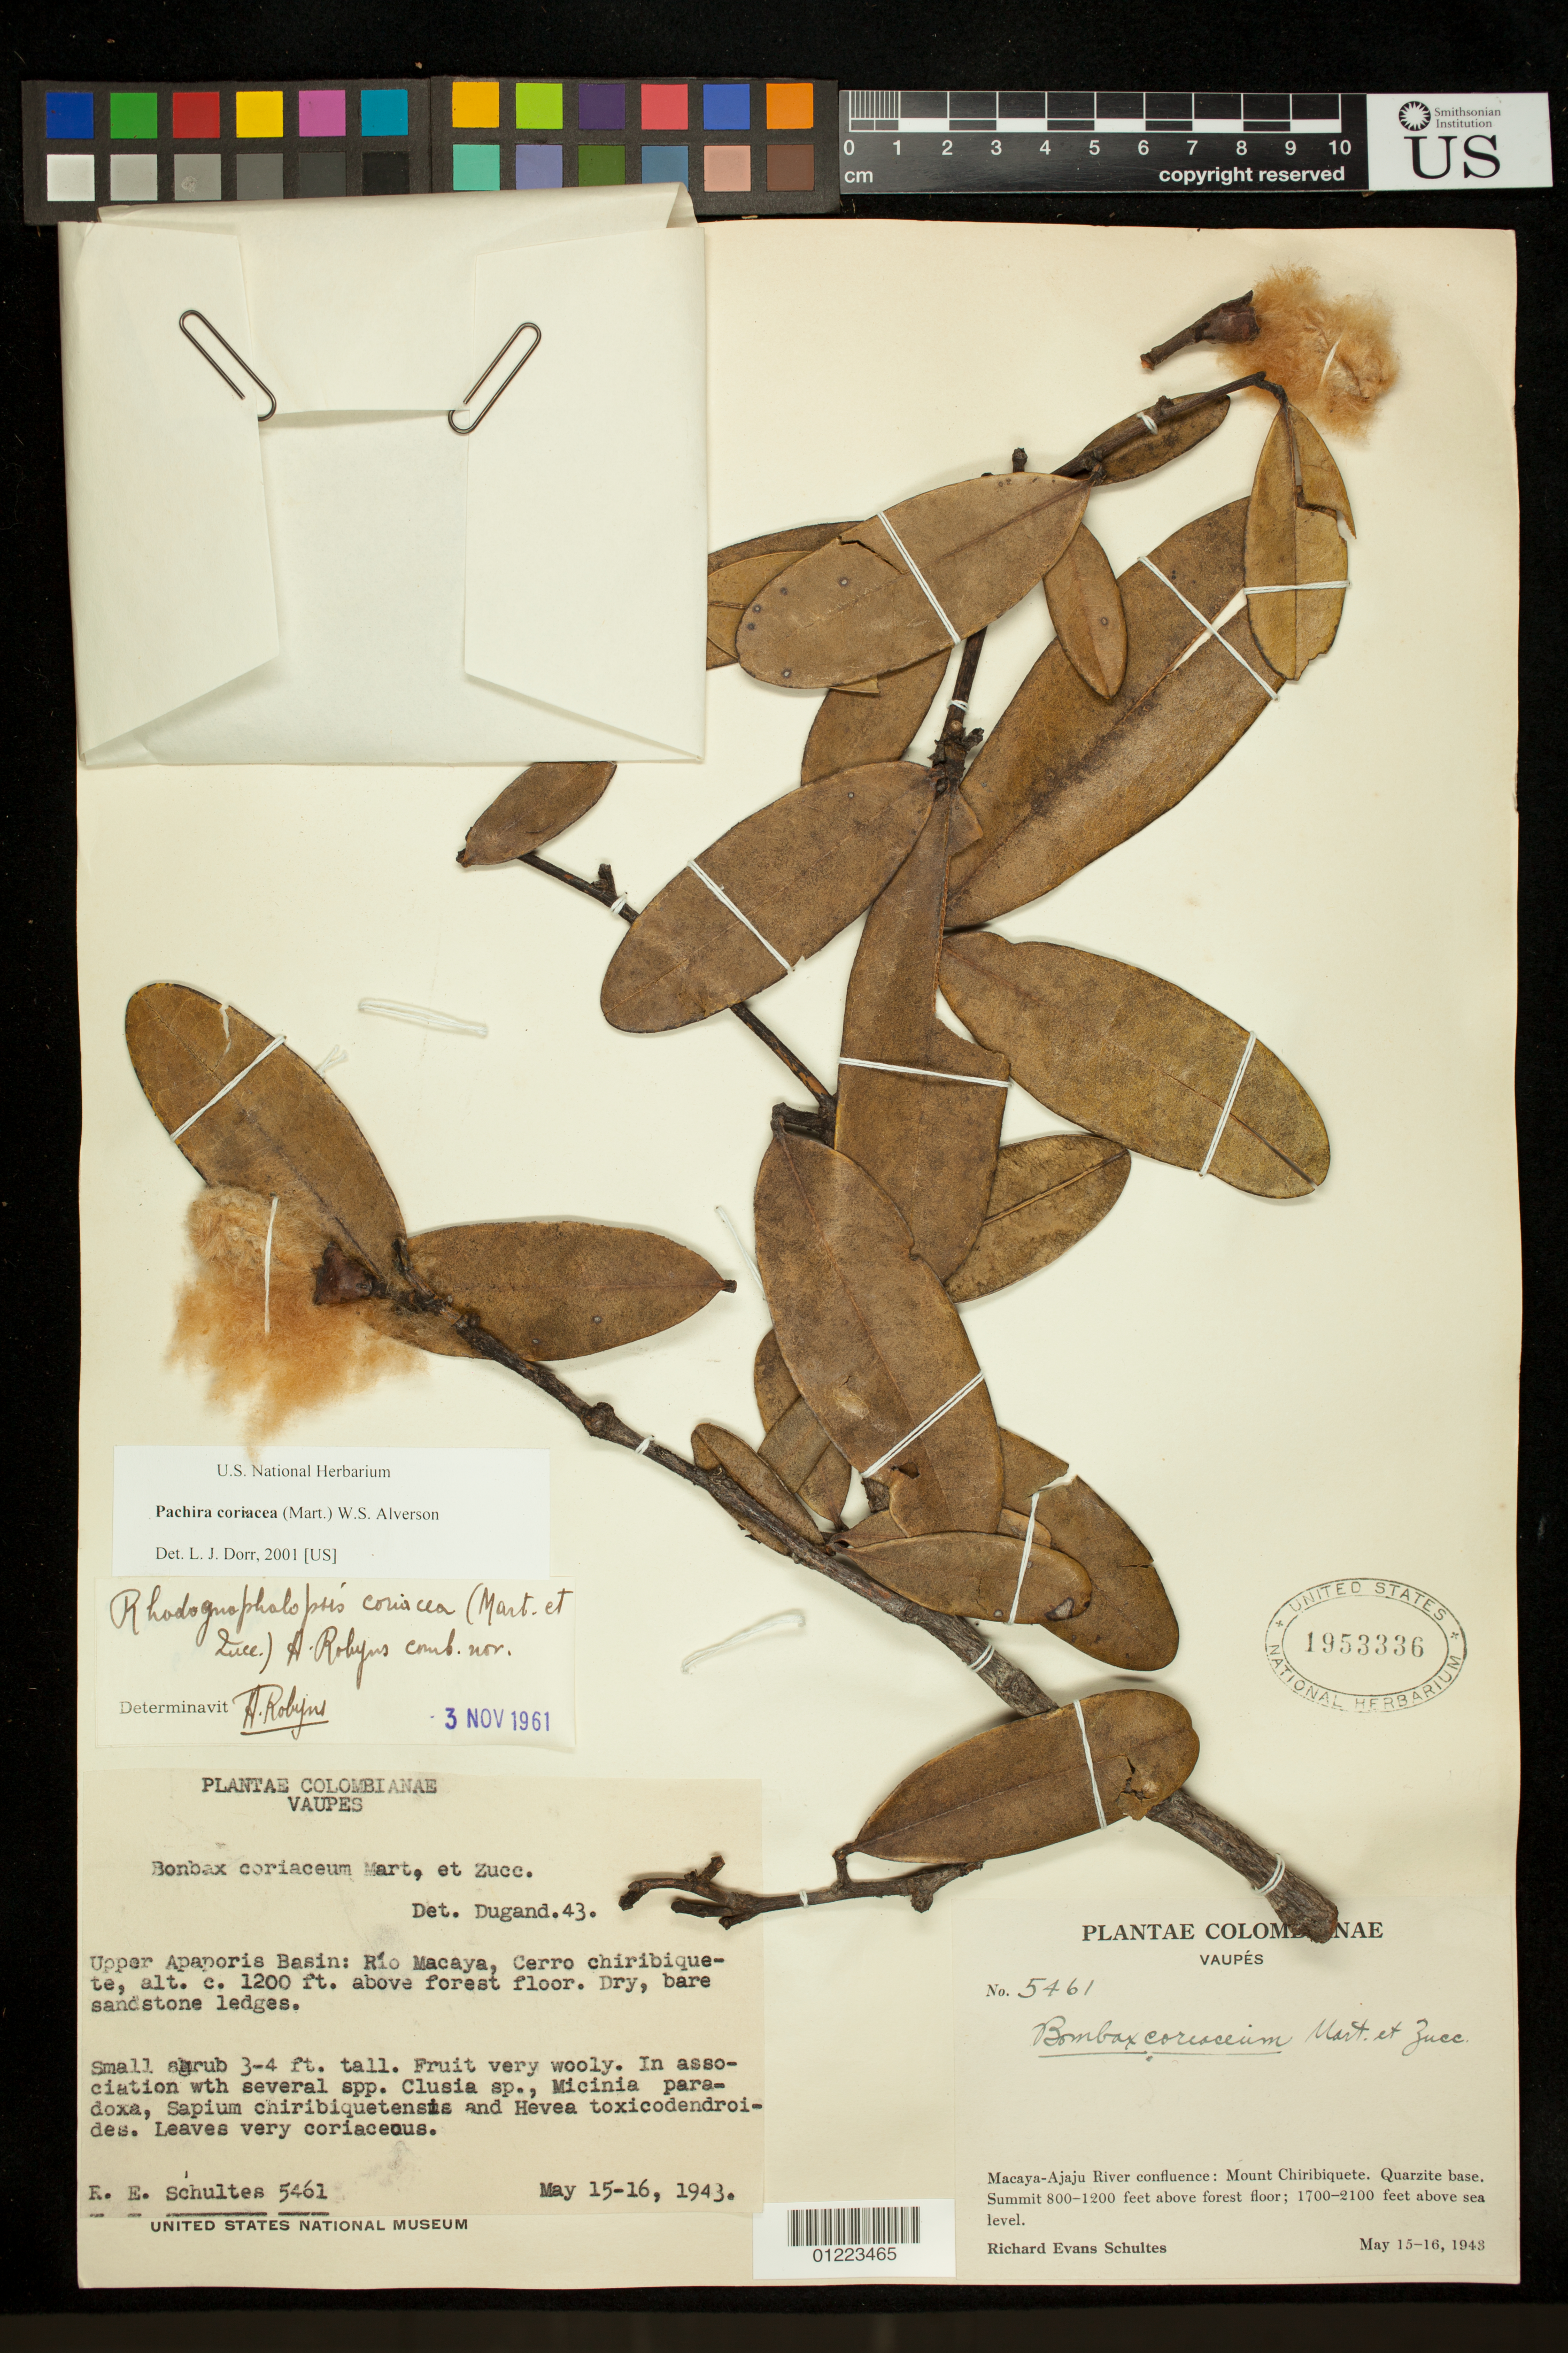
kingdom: Plantae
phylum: Tracheophyta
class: Magnoliopsida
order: Malvales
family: Malvaceae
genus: Pachira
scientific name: Pachira coriacea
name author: (C. Mart.) W.S. Alverson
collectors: R. E. Schultes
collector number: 5461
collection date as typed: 1943-05-15 to 1943-05-16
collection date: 1943-05-15/1943-05-16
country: Colombia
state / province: Vaupés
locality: Upper Apaporis Basin: Rio Macaya, Cerro Chiribiquete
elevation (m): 366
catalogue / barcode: US 1953336